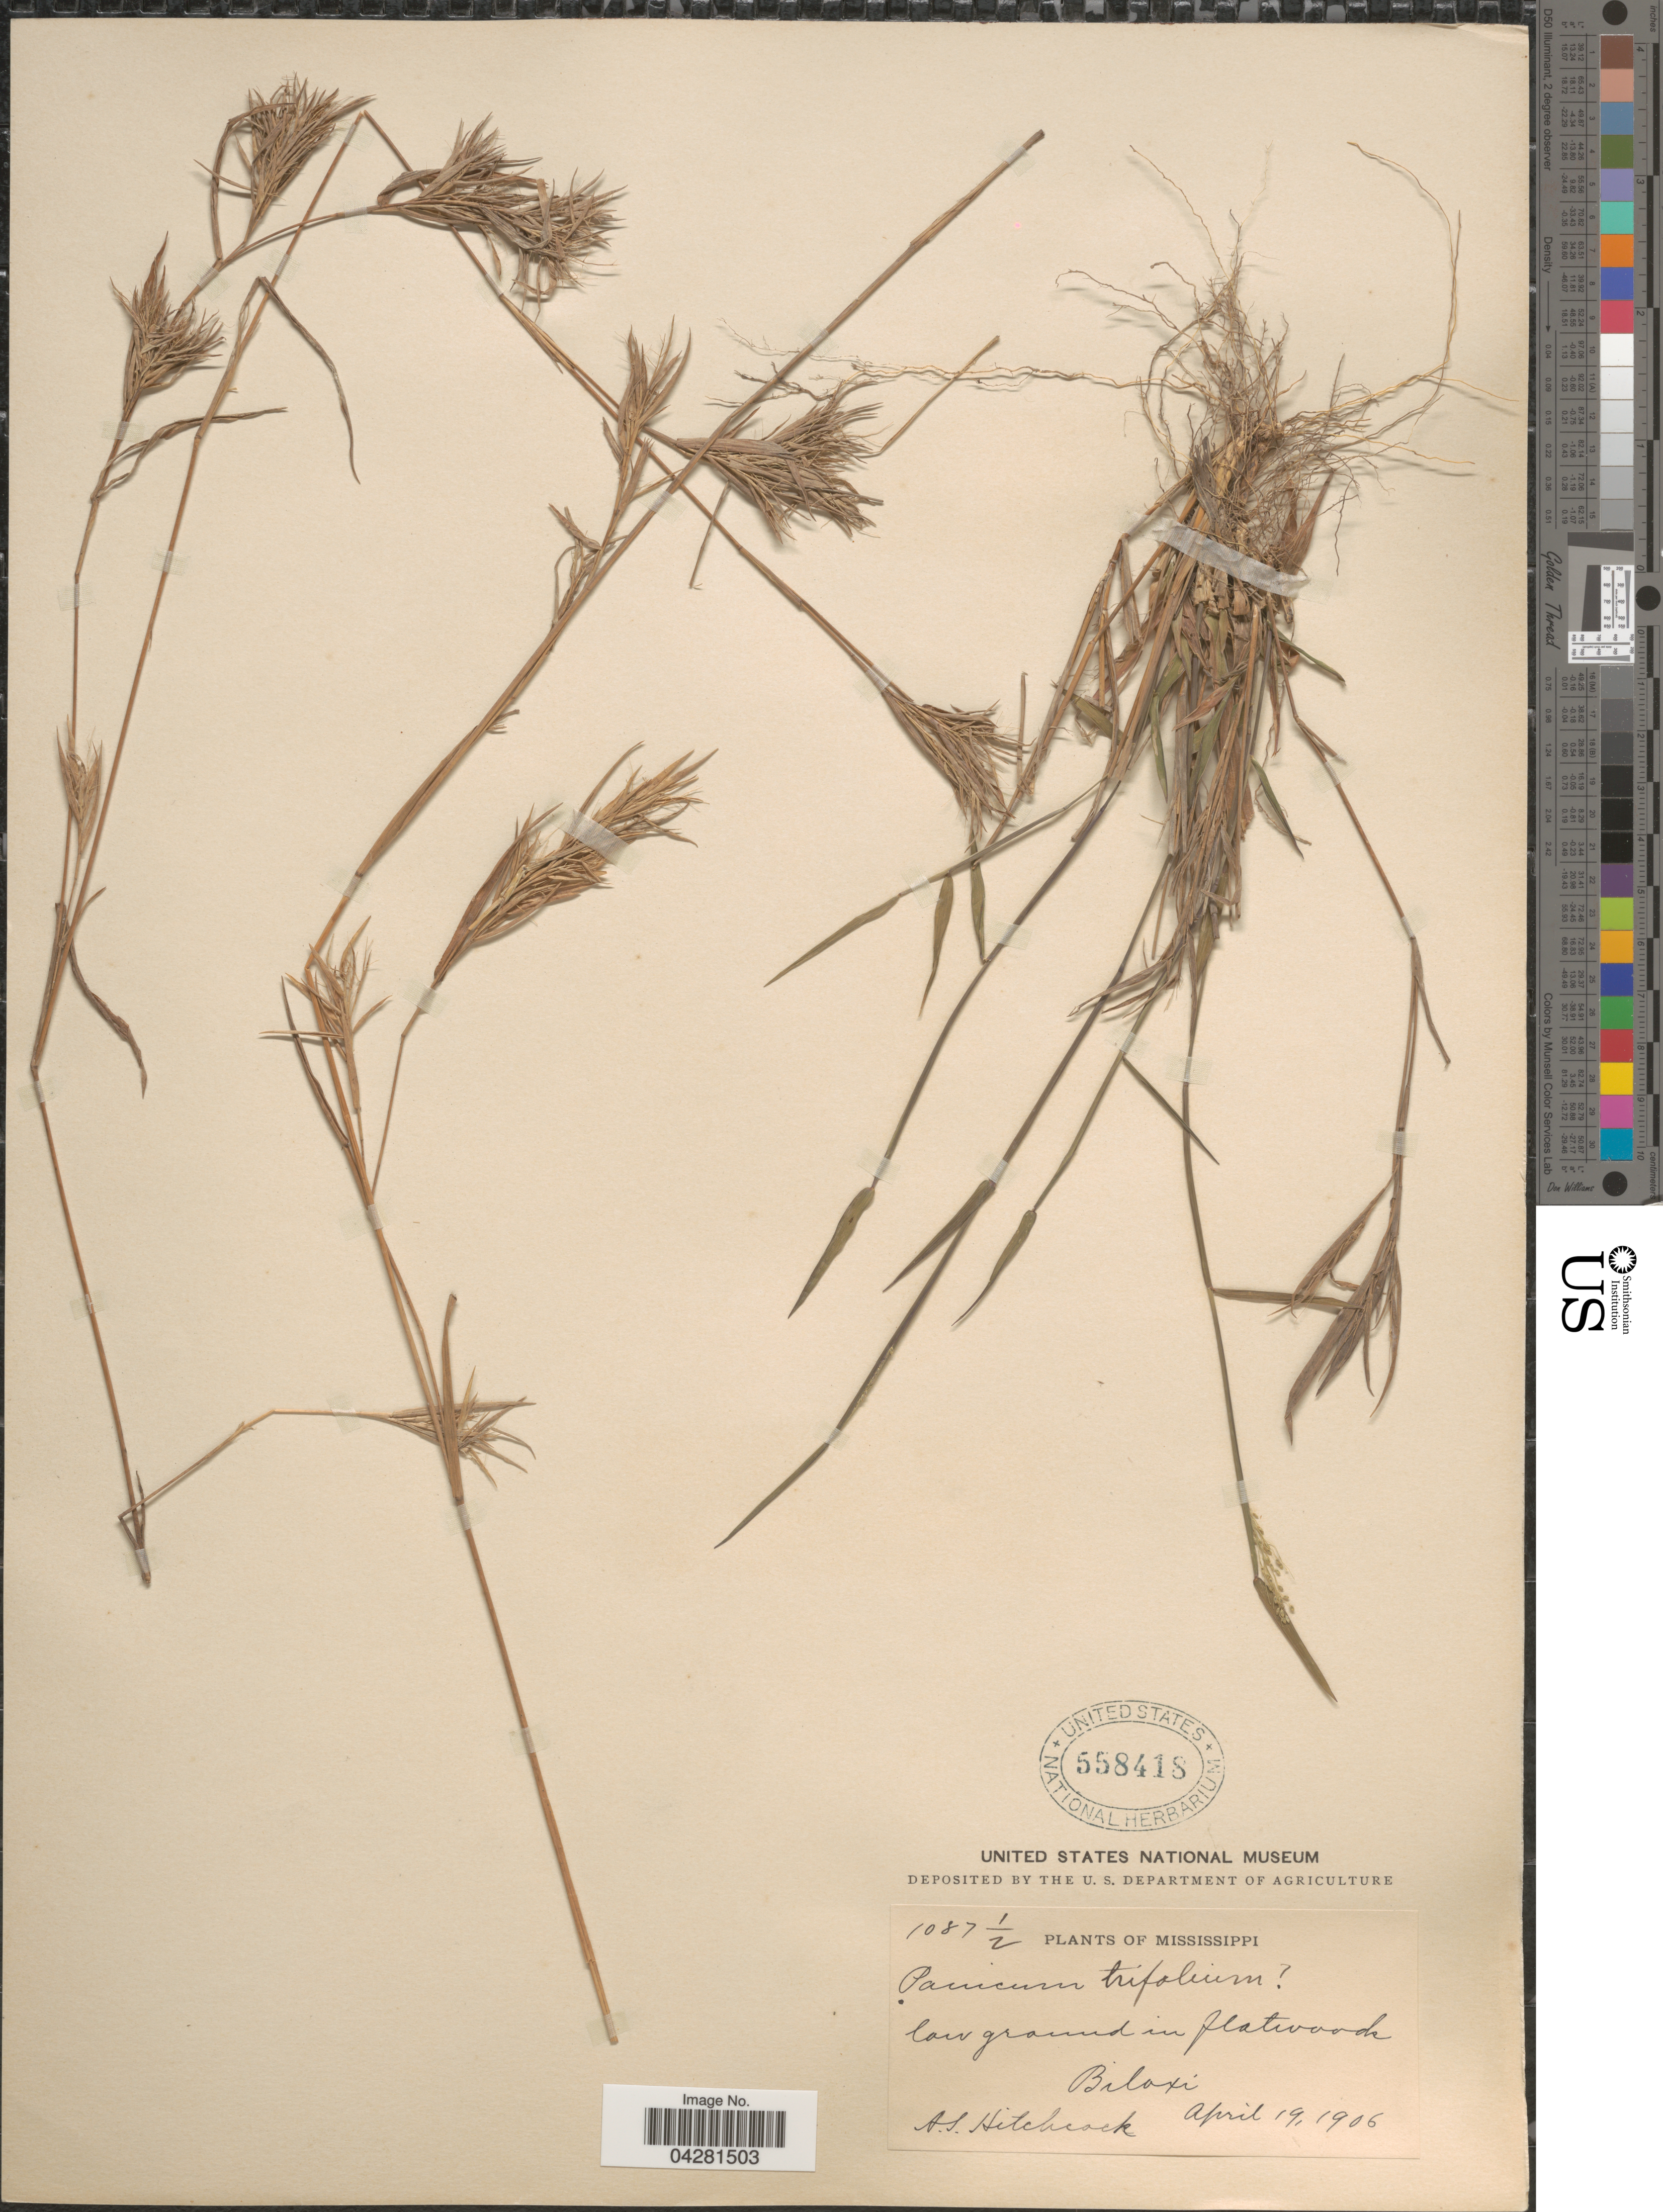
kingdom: Plantae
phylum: Tracheophyta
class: Liliopsida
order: Poales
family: Poaceae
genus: Dichanthelium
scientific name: Dichanthelium dichotomum var. unciphyllum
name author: (Trin.) Davidse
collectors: A. S. Hitchcock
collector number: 1087½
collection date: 1906-04-19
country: United States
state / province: Mississippi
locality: Low ground in flatwoods, Biloxi.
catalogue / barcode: US 558418